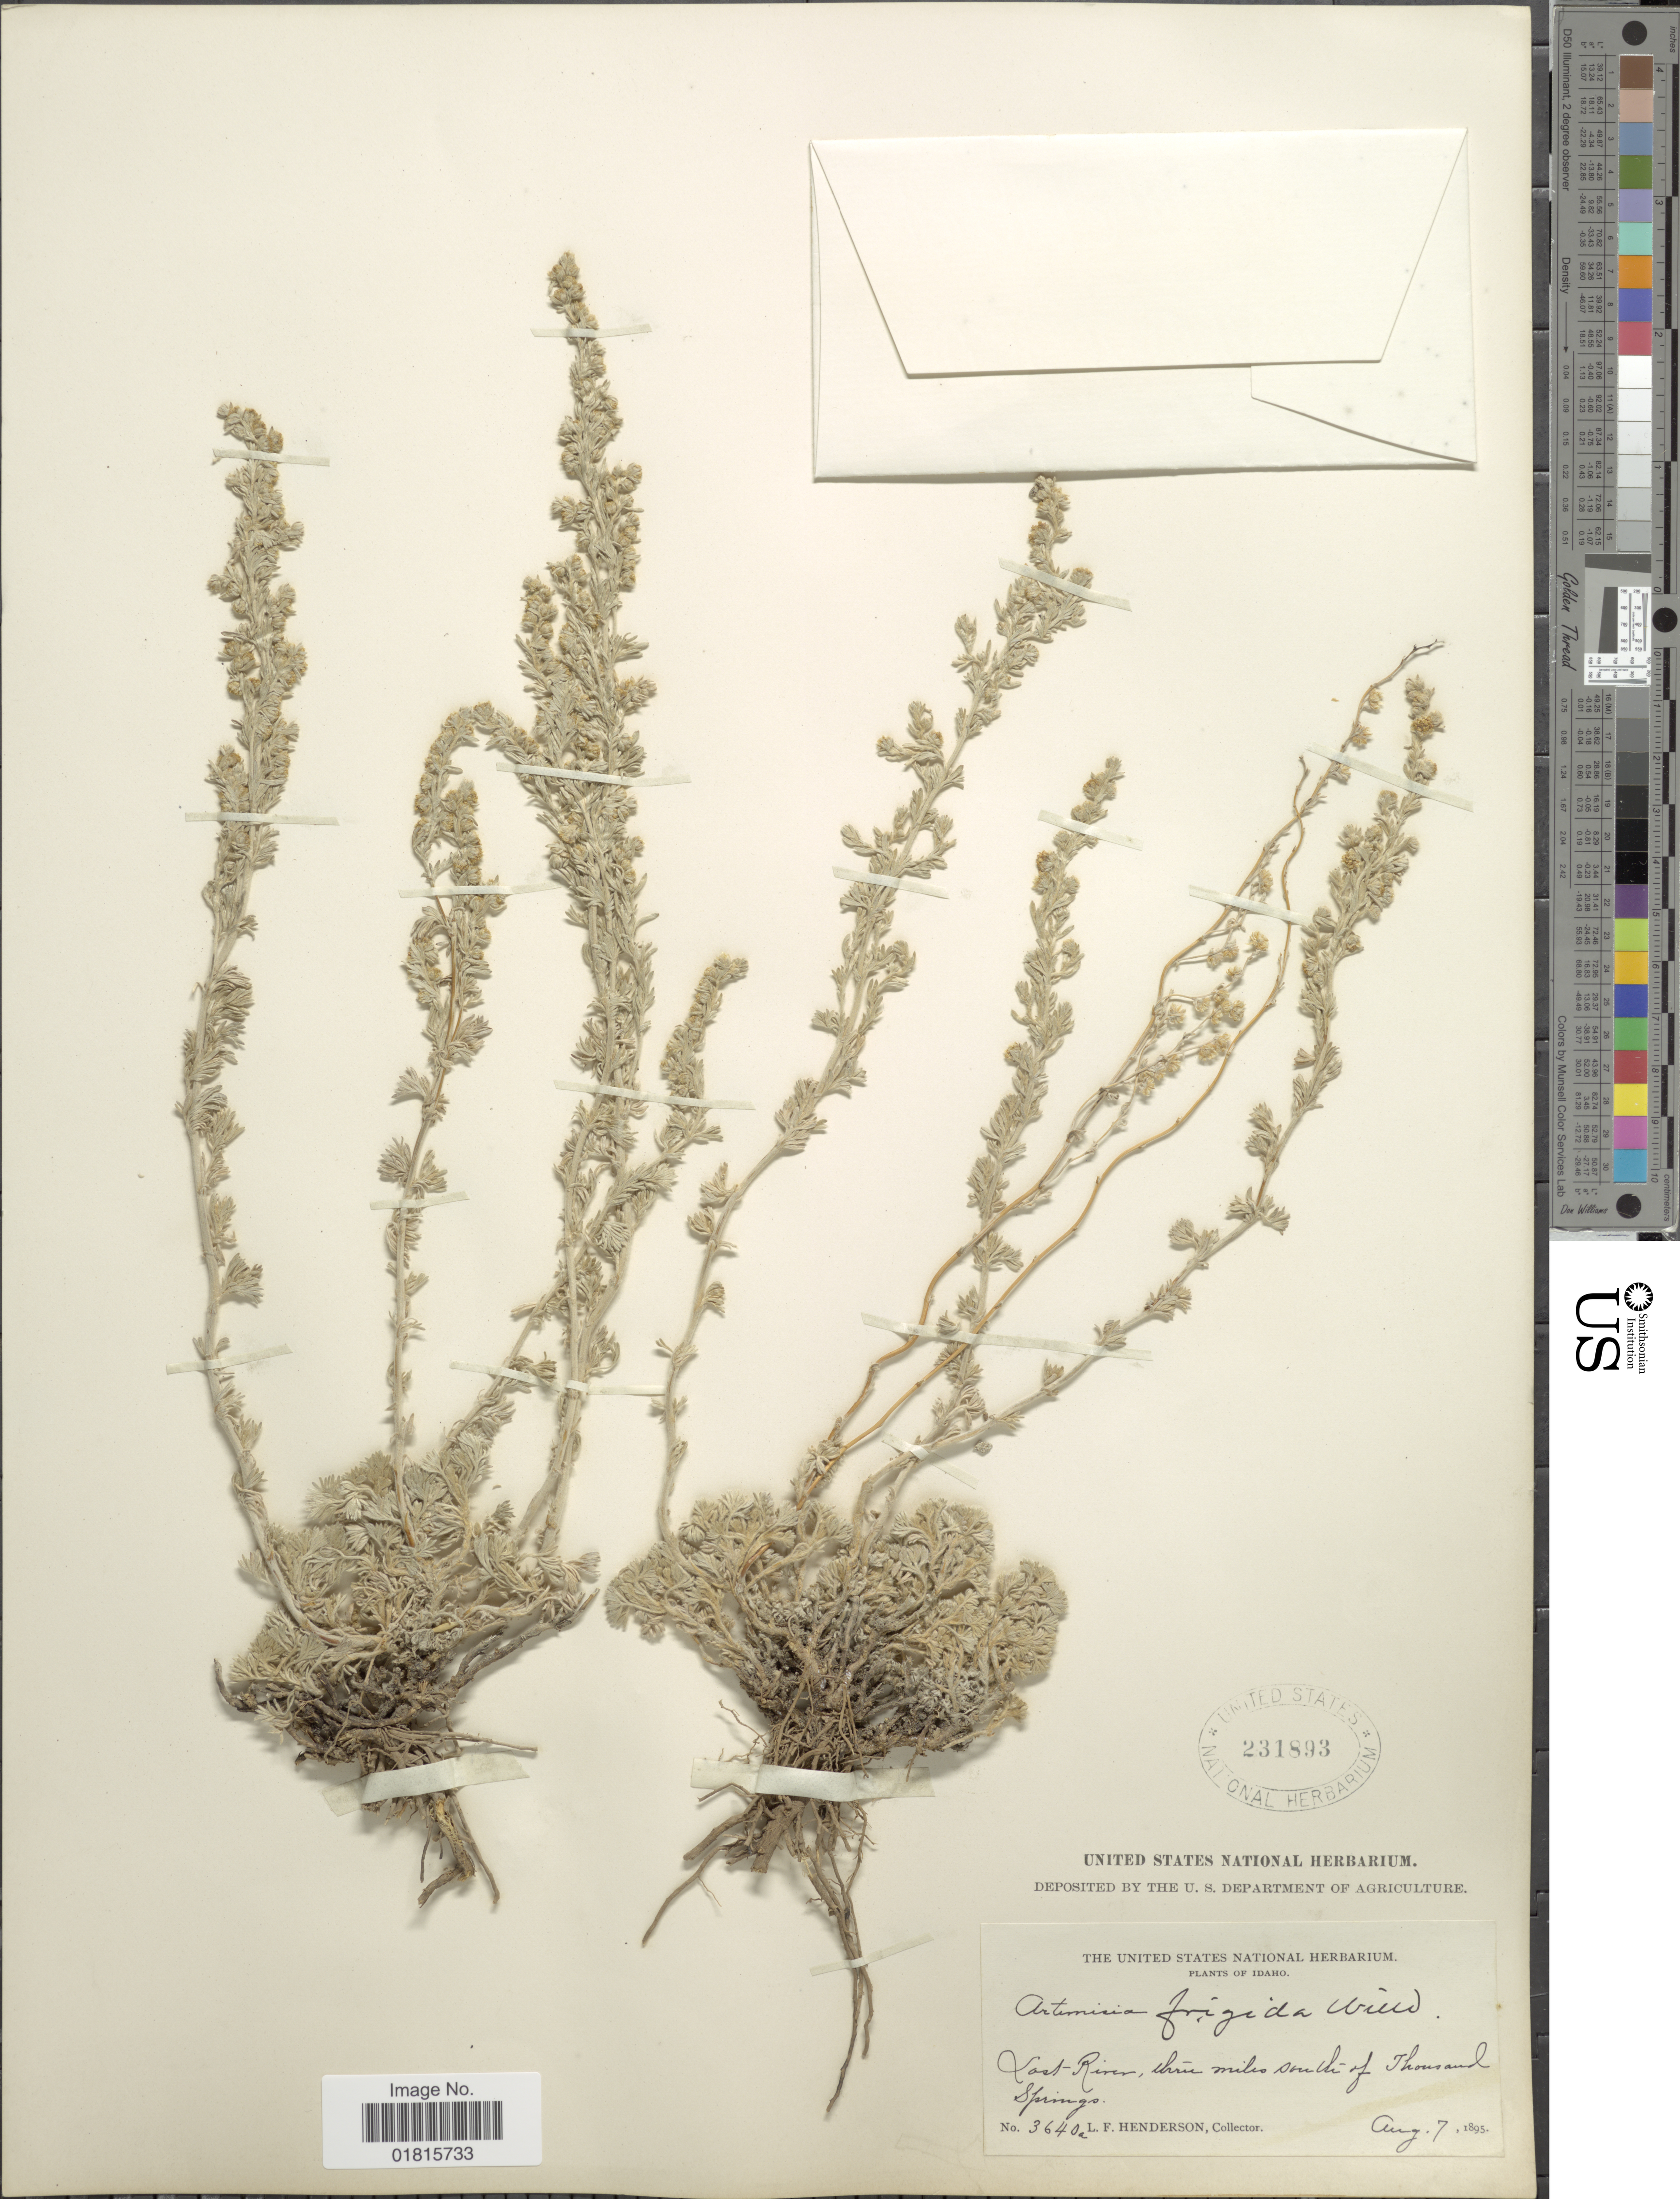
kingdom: Plantae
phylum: Tracheophyta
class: Magnoliopsida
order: Asterales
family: Asteraceae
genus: Artemisia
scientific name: Artemisia frigida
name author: Willd.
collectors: L. Henderson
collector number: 3640a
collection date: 1895-08-07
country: United States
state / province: Idaho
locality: Lost River, three miles south of Thousand Springs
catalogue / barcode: US 231893